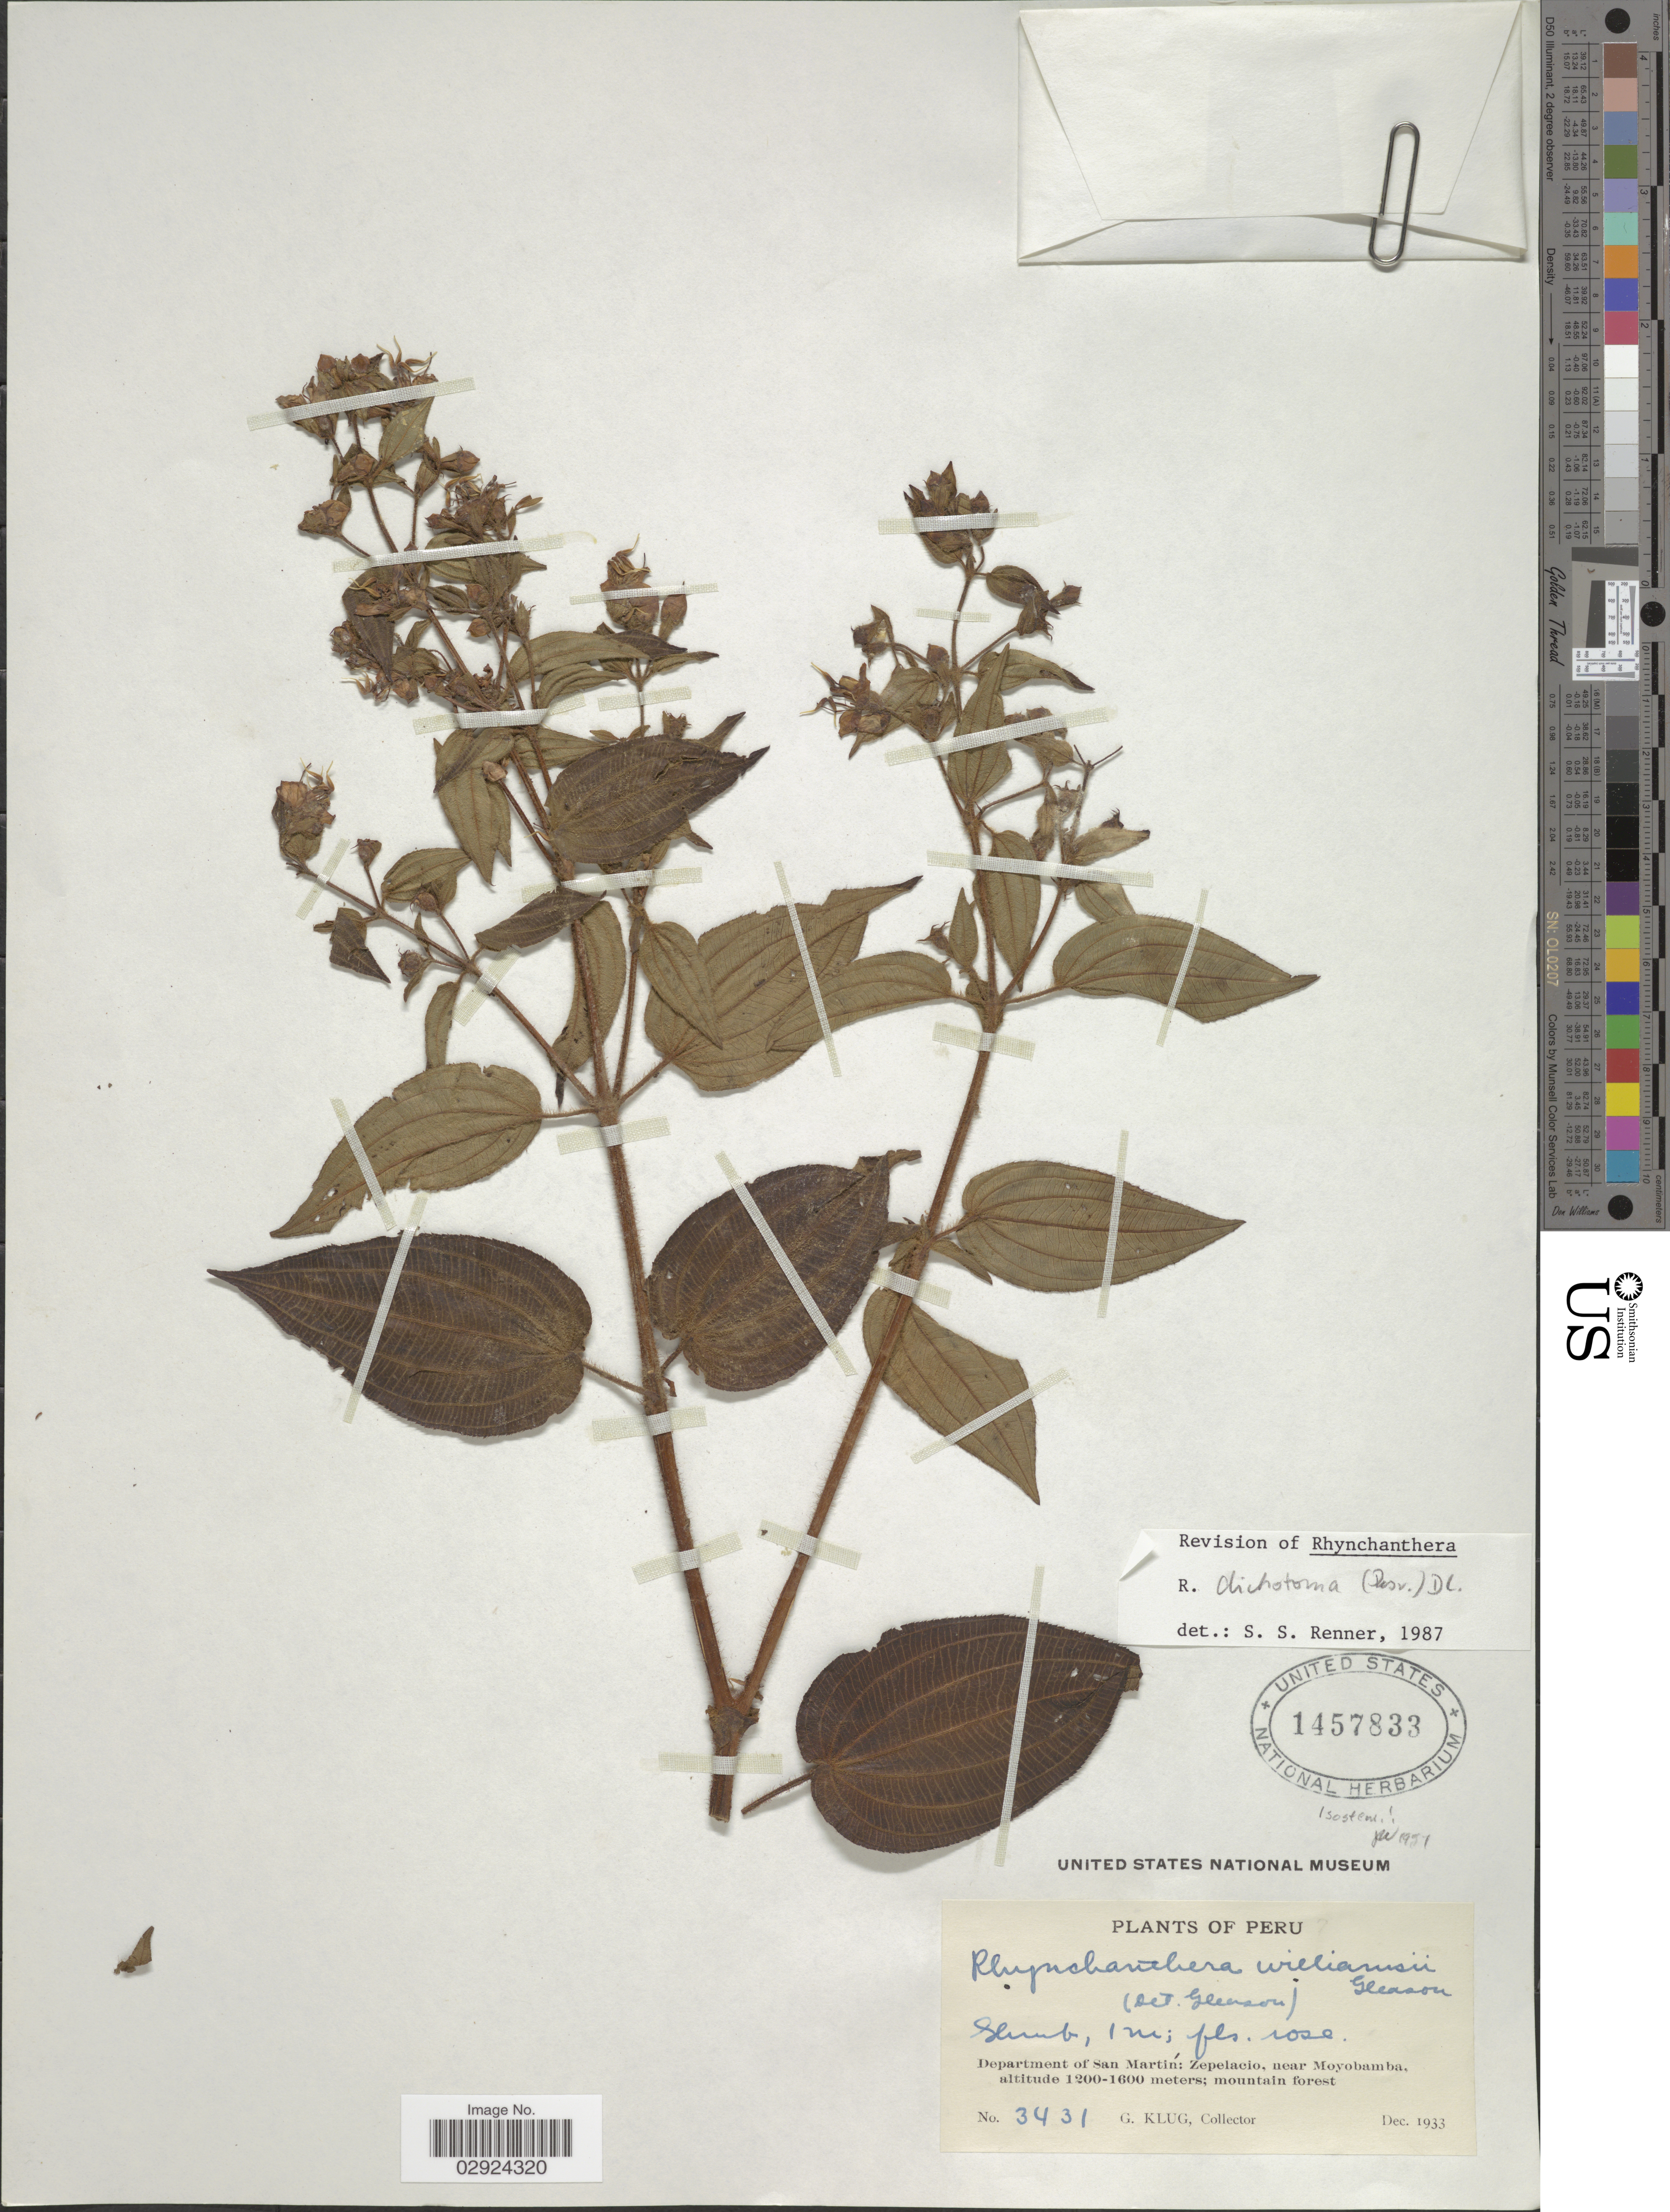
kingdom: Plantae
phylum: Tracheophyta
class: Magnoliopsida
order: Myrtales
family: Melastomataceae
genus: Rhynchanthera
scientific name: Rhynchanthera dichotoma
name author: DC.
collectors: G. Klug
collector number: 3431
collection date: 1933-12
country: Peru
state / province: San Martín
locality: Department of San Martín: Zepelacio, near Moyobamba.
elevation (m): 1200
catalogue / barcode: US 1457833